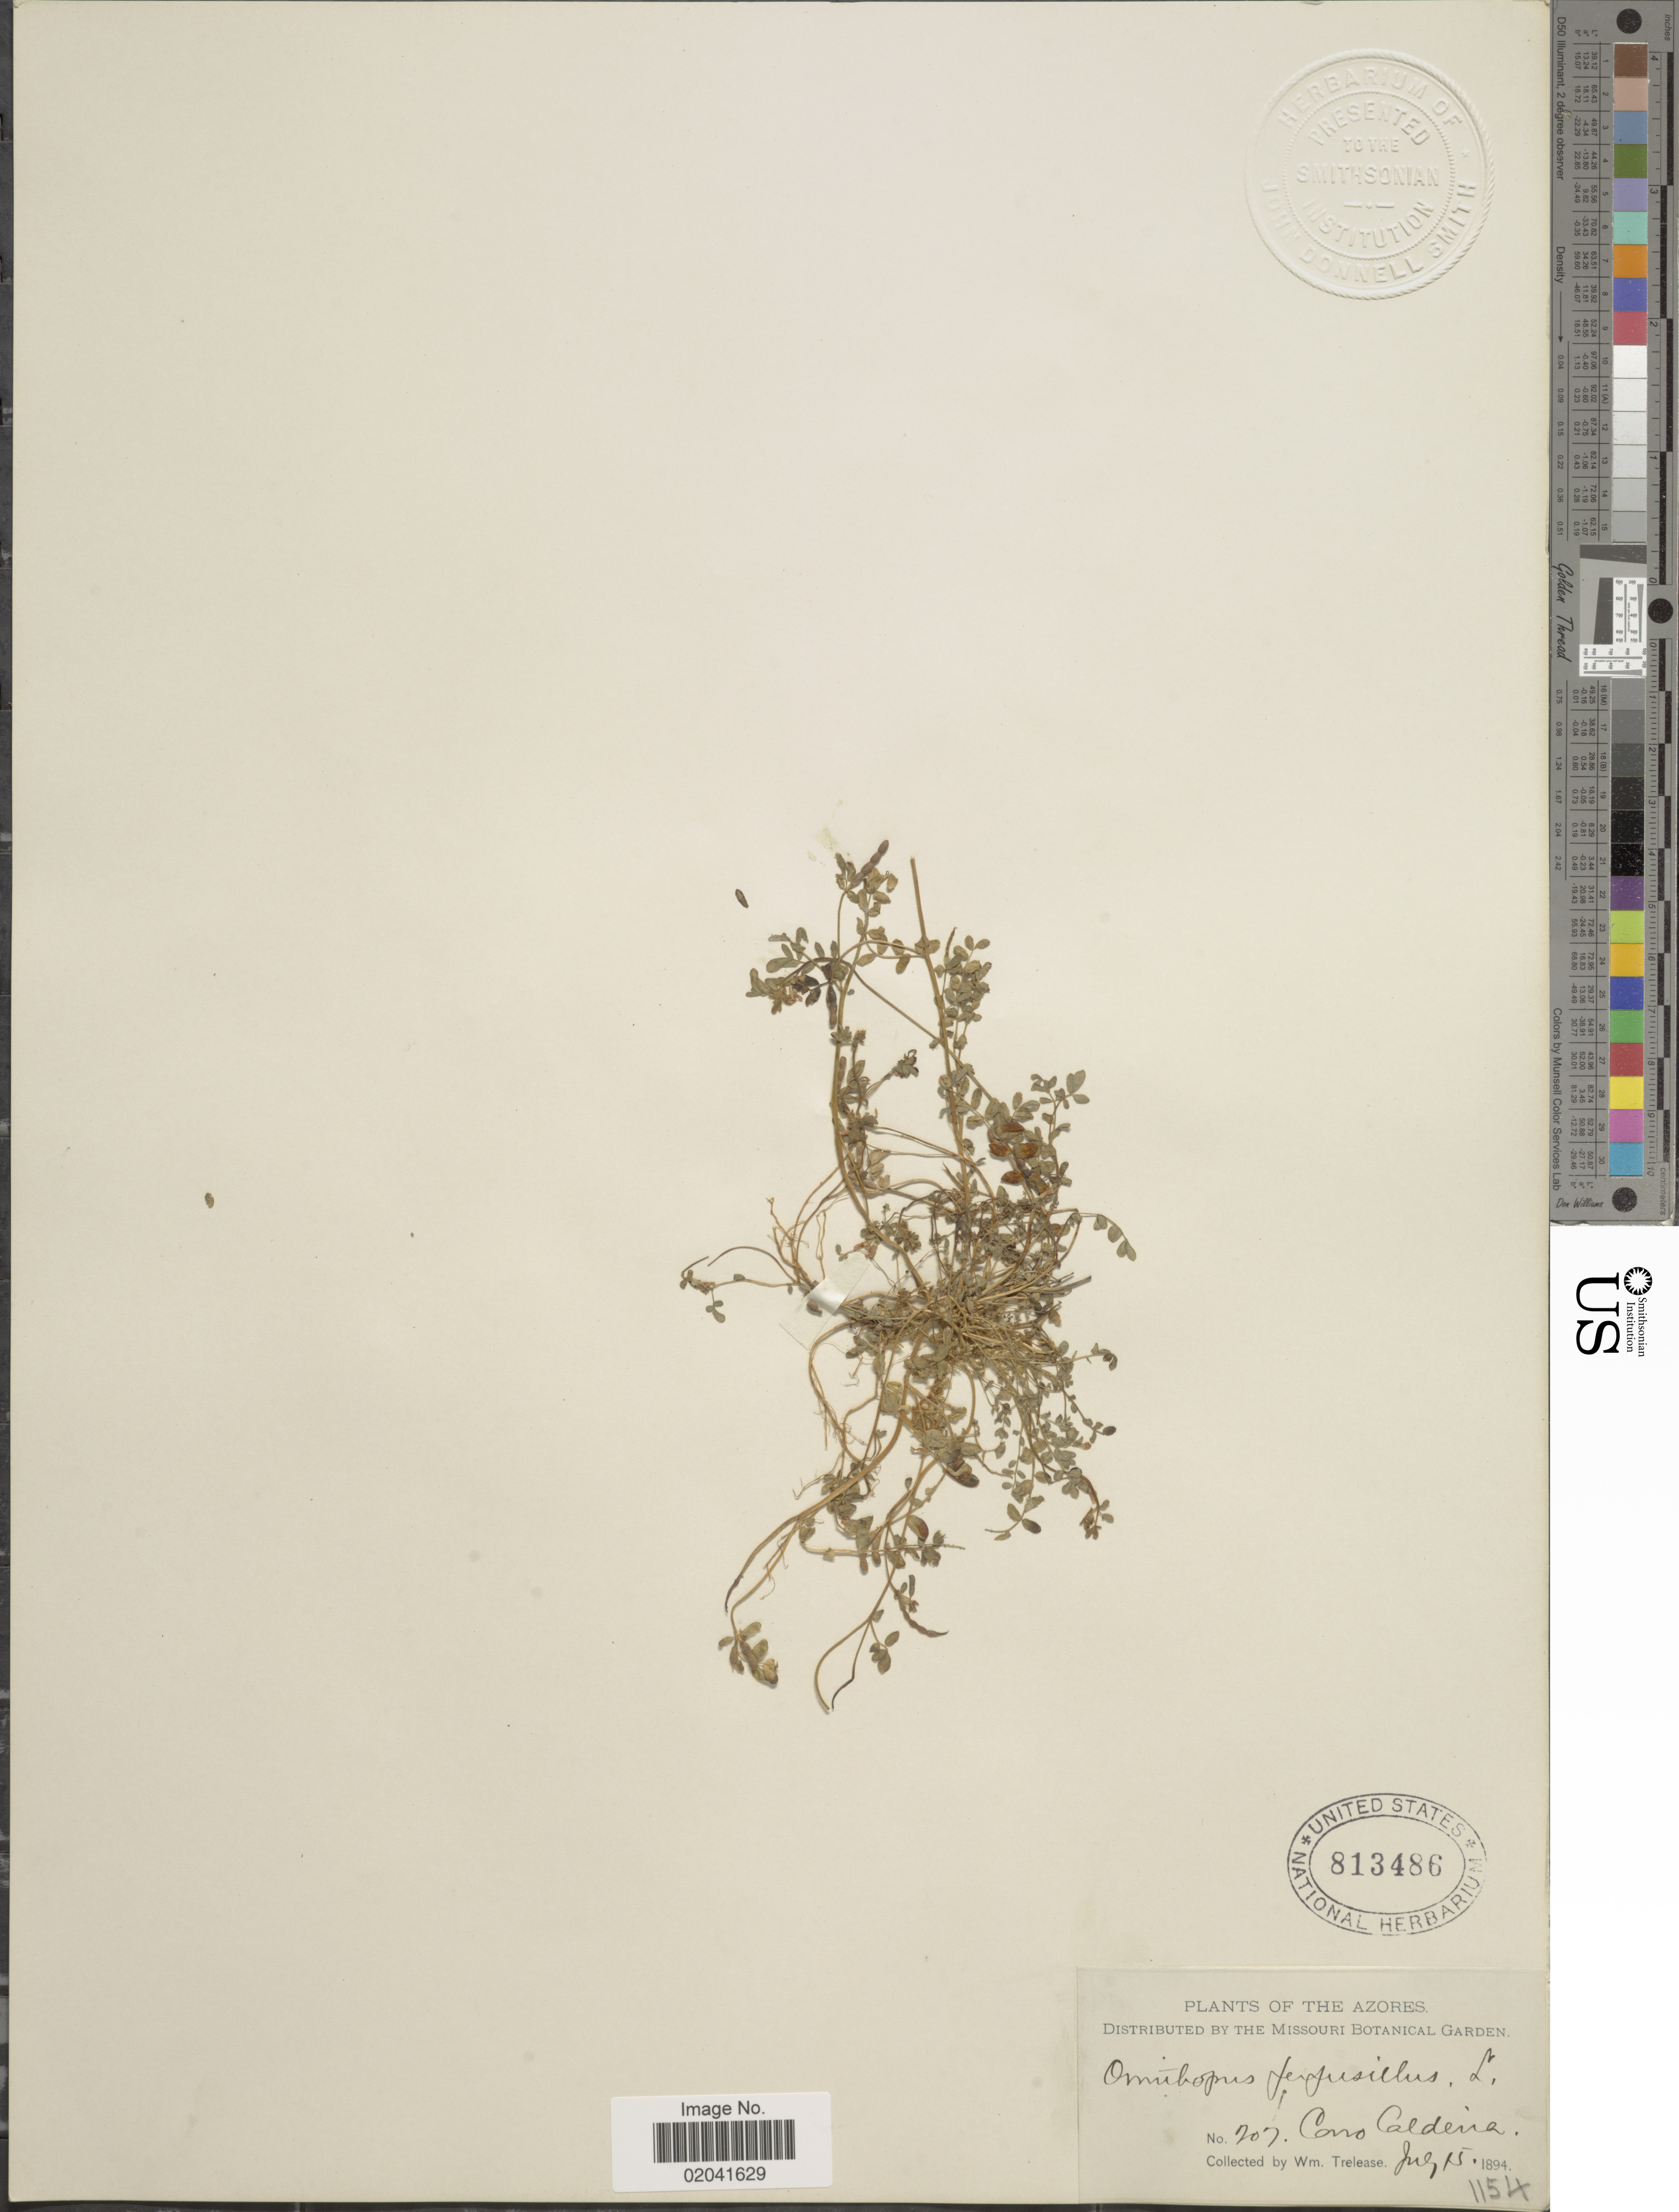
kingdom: Plantae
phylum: Tracheophyta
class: Magnoliopsida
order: Fabales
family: Fabaceae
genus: Ornithopus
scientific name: Ornithopus perpusillus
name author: L.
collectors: W. Trelease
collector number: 207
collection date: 1894-07-15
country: Portugal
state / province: Azores (Aut. Reg.)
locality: Azores, Carrp Caldenia [interpreted].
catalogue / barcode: US 813486